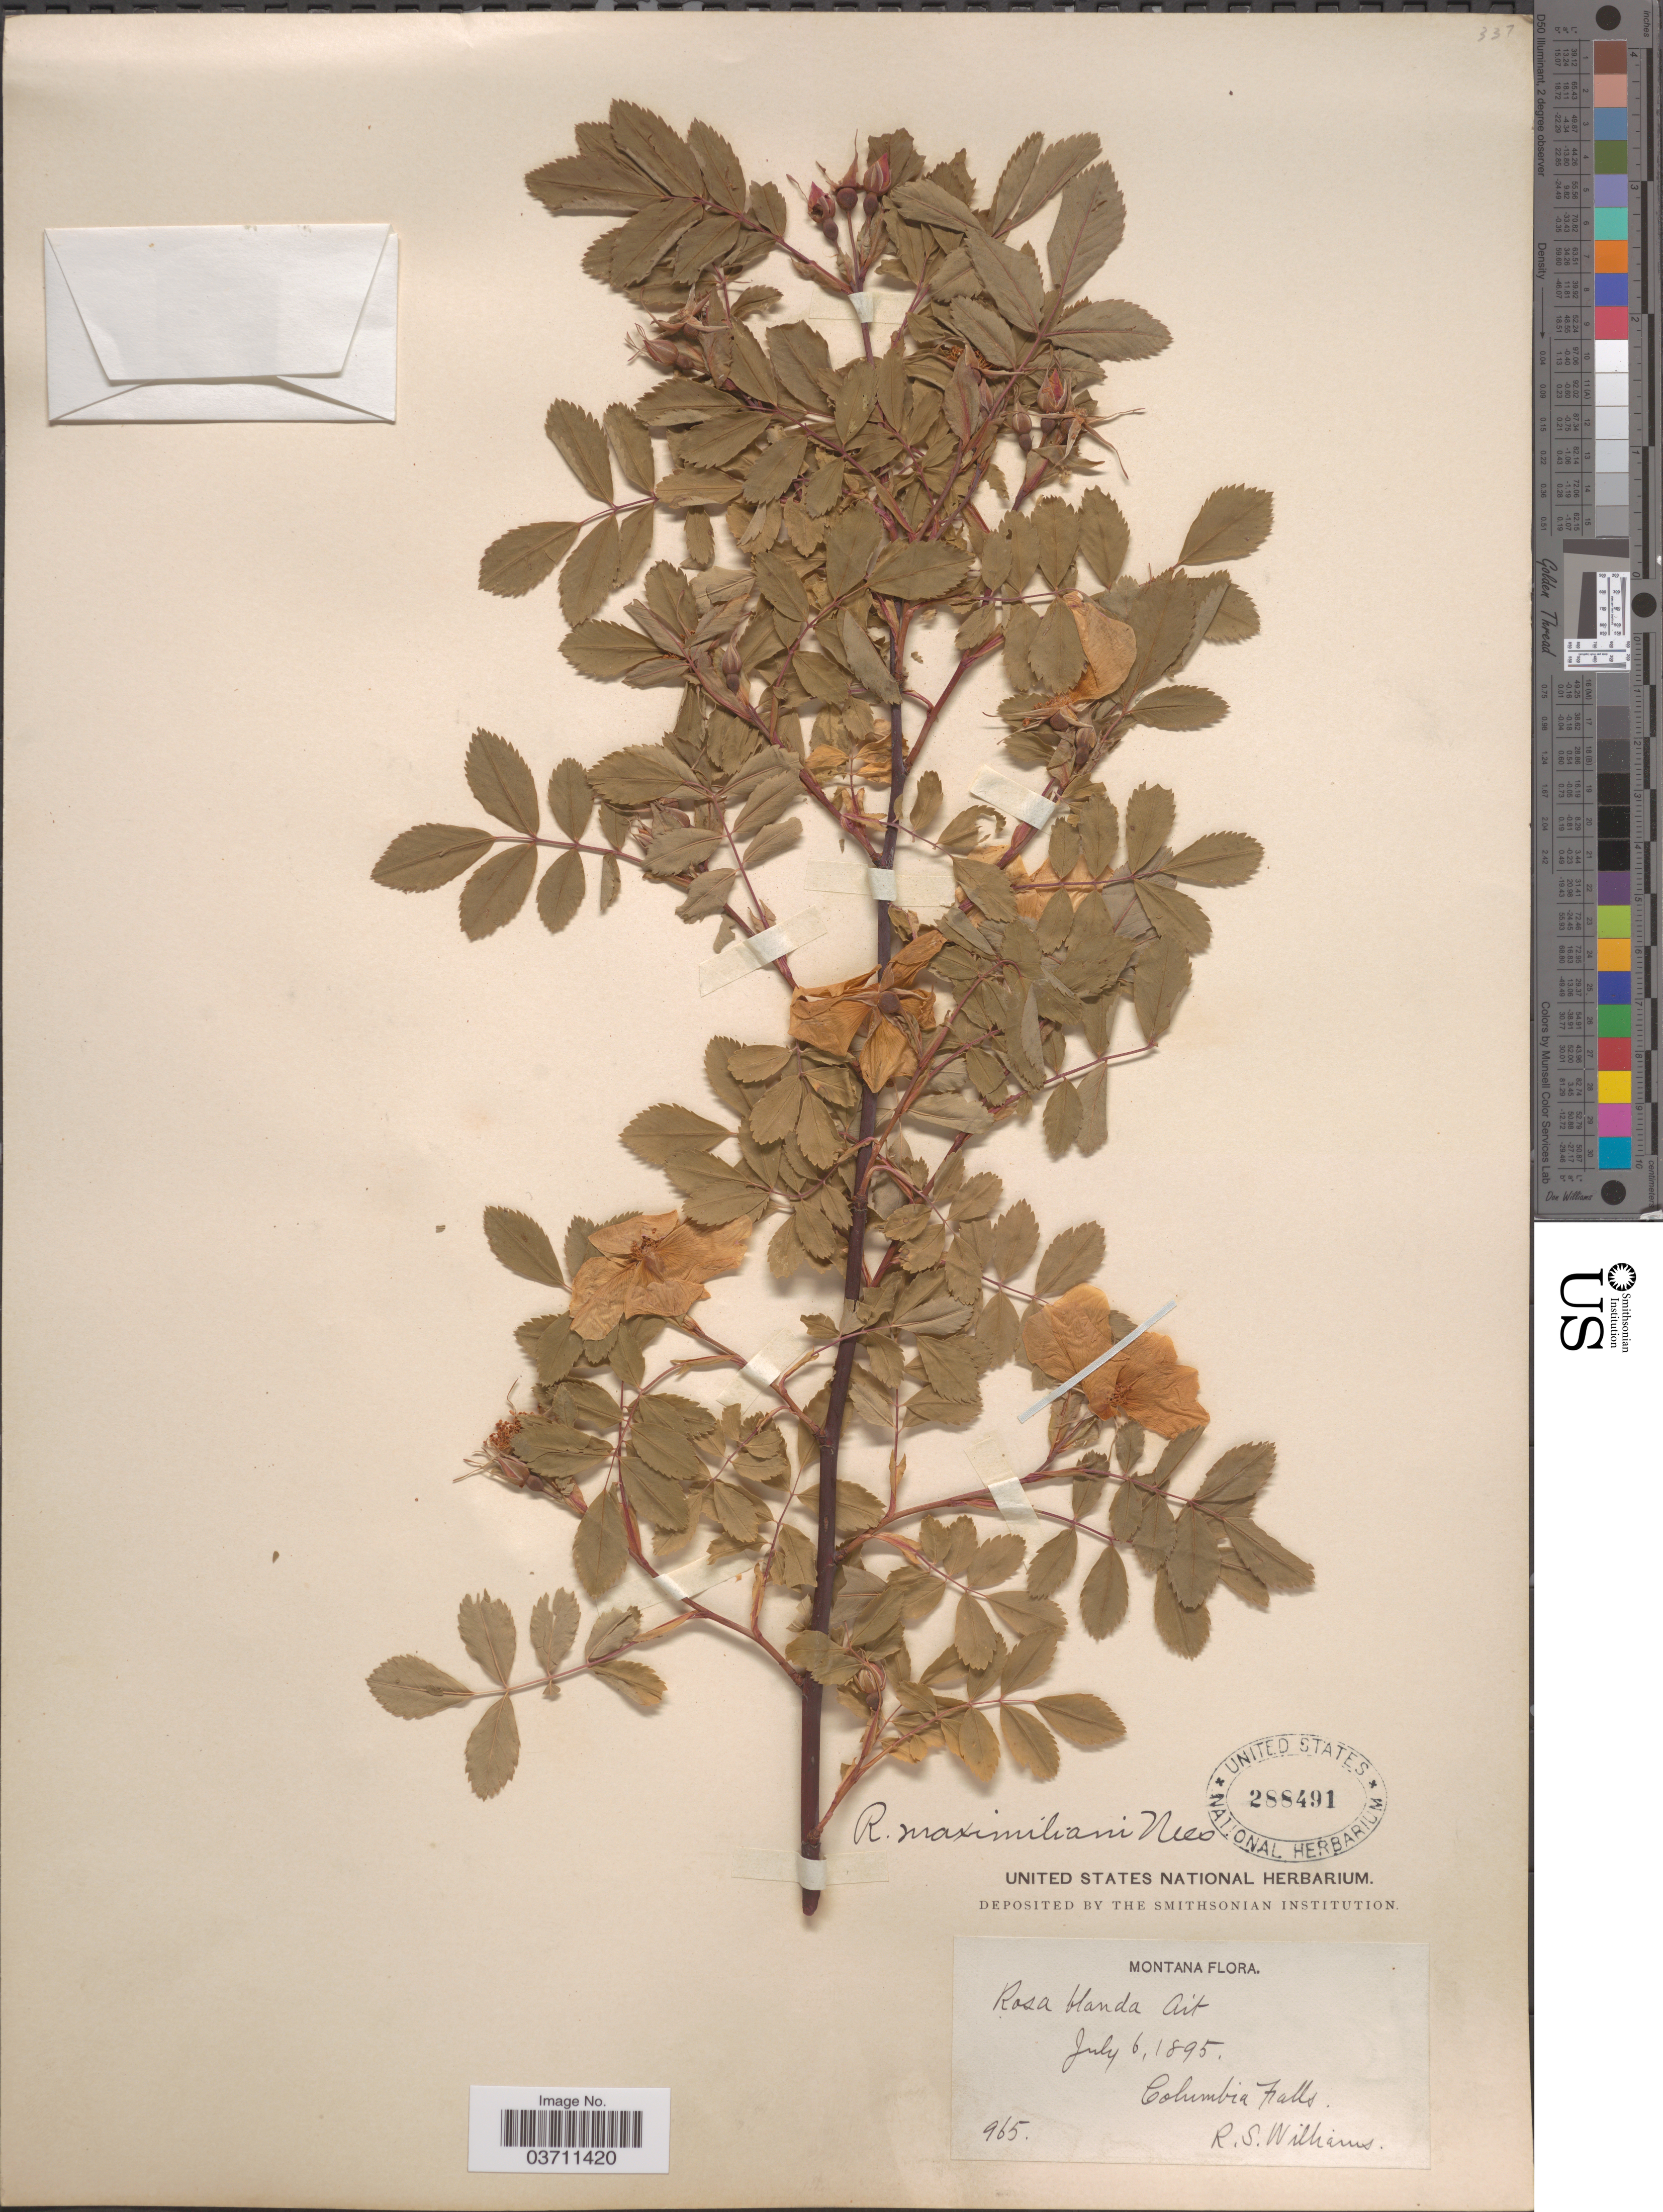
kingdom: Plantae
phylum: Tracheophyta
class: Magnoliopsida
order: Rosales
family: Rosaceae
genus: Rosa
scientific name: Rosa maximiliani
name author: Nees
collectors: R. S. Williams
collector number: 965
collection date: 1895-07-06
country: United States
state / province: Montana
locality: Columbia Falls.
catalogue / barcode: US 288491